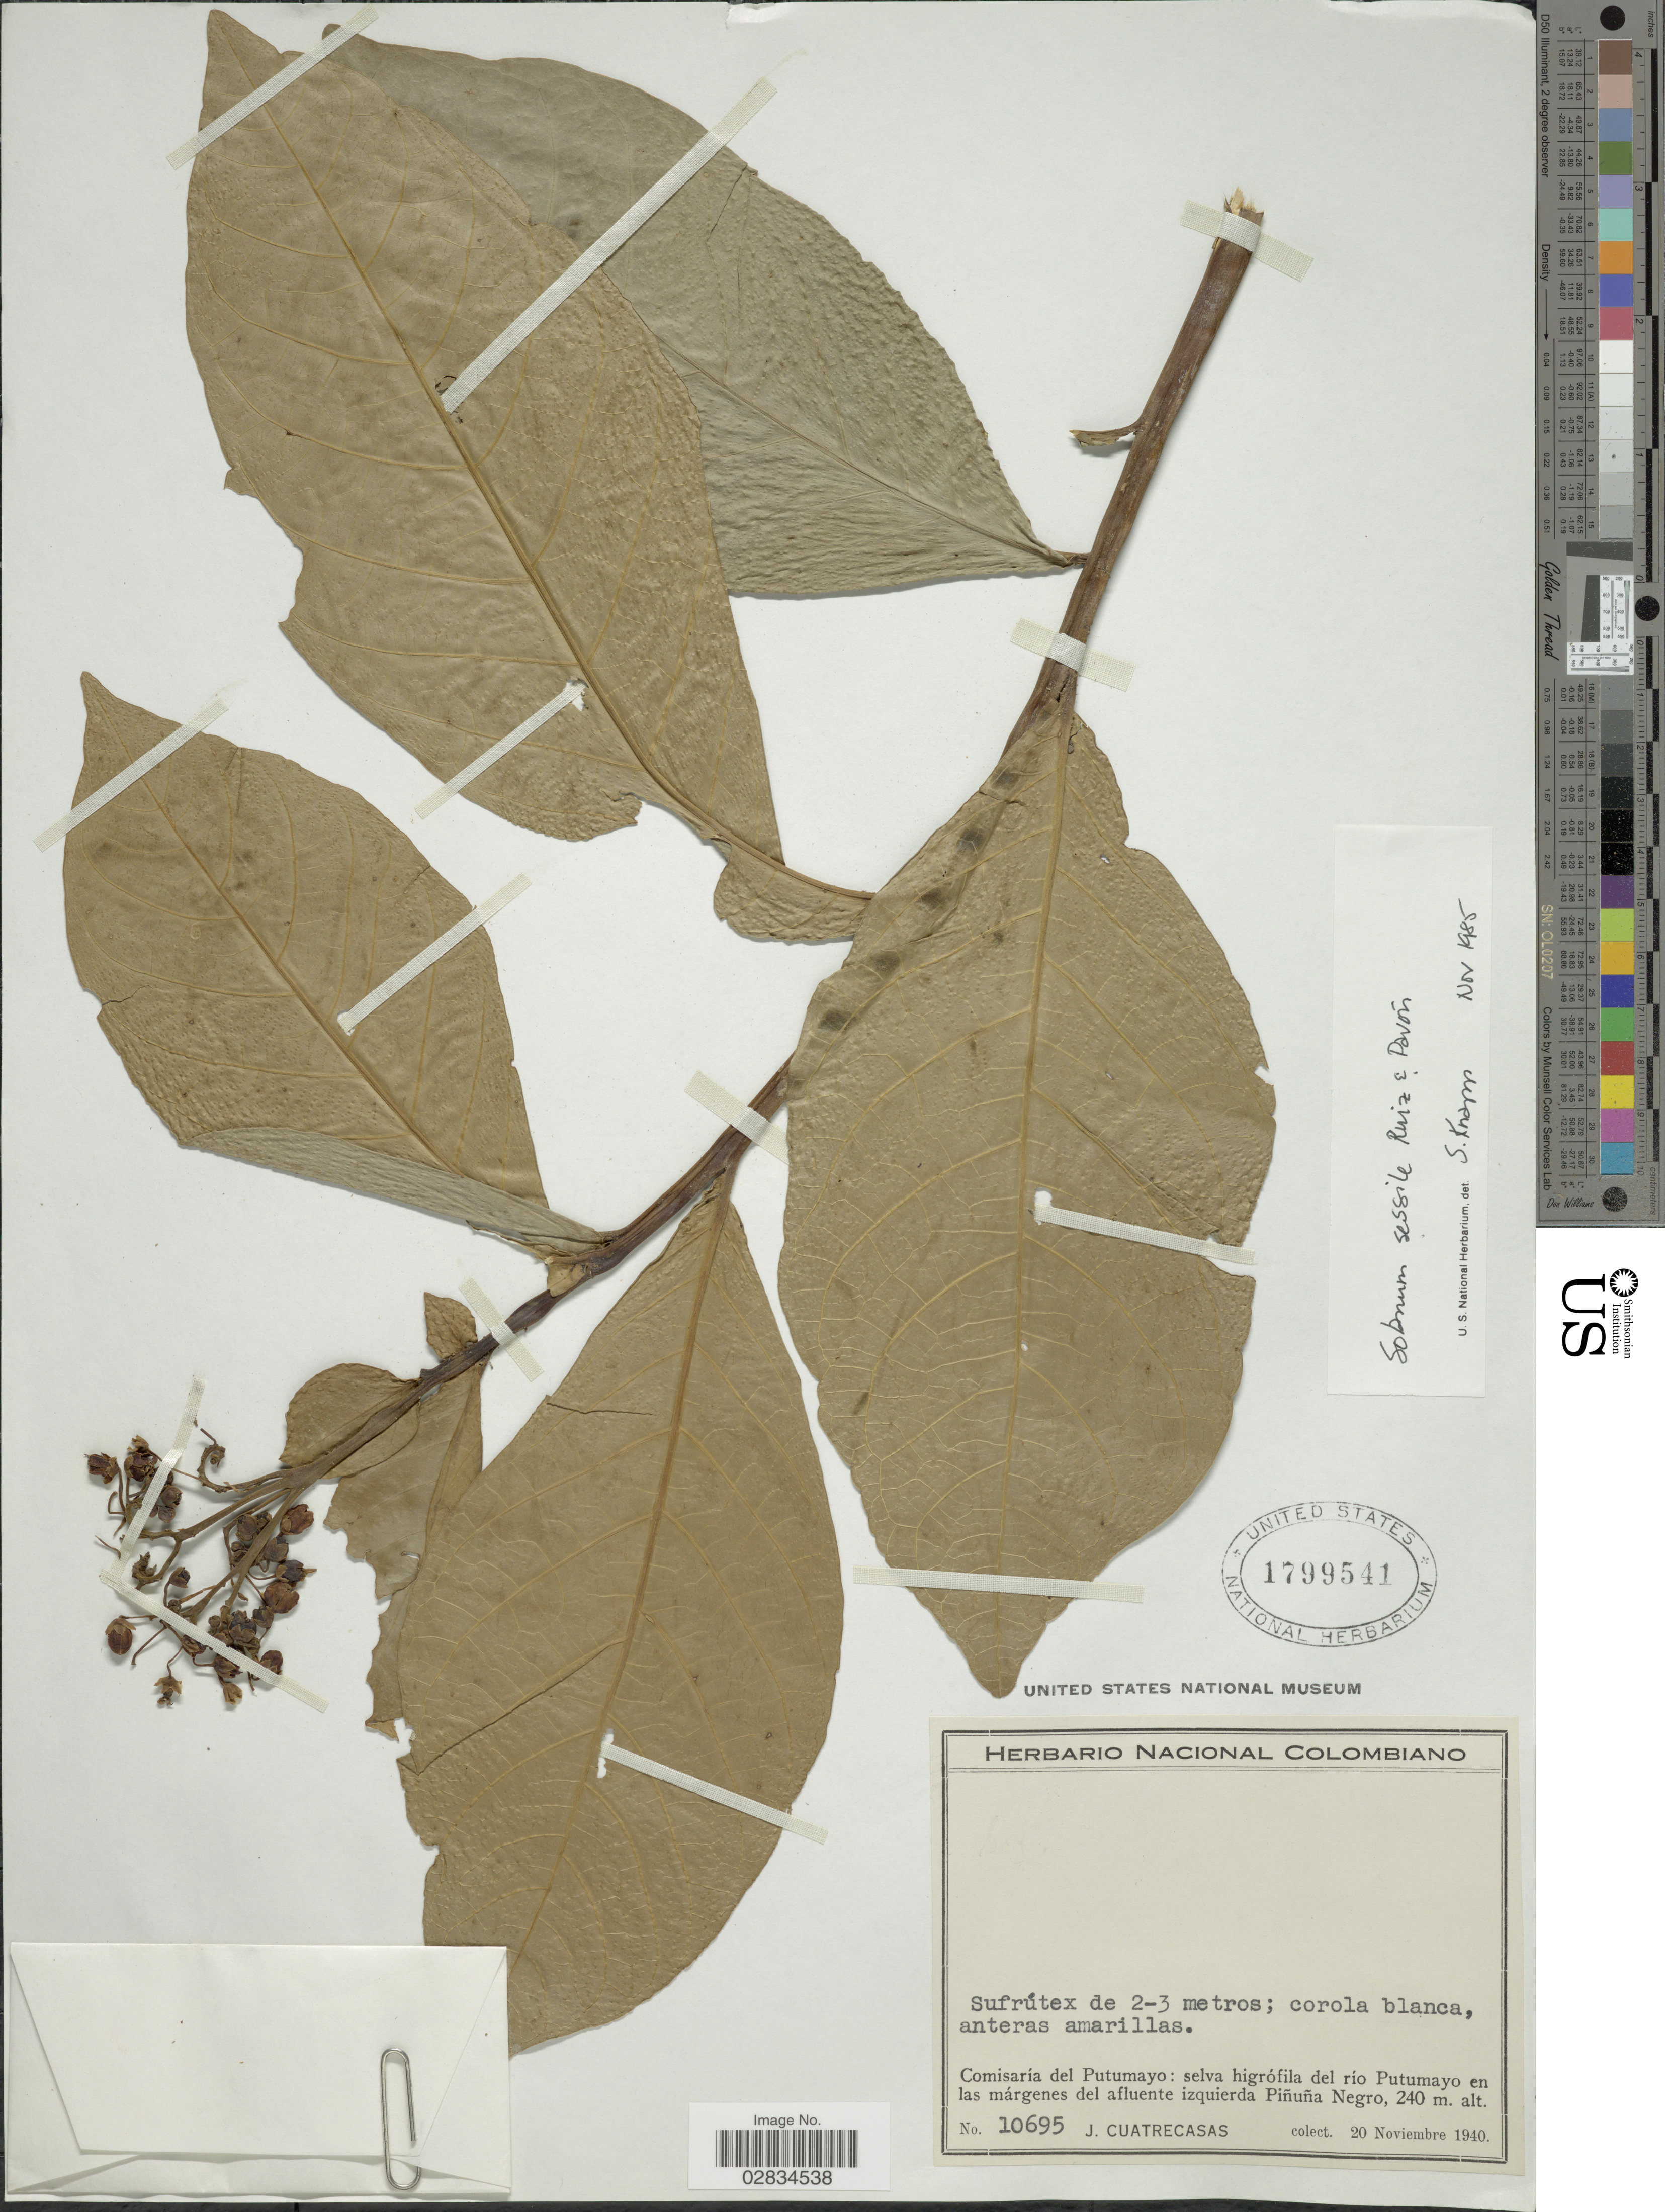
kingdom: Plantae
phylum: Tracheophyta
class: Magnoliopsida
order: Solanales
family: Solanaceae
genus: Solanum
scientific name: Solanum sessile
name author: Ruiz & Pav.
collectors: J. Cuatrecasas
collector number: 10695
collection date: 1940-11-20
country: Colombia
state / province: Putumayo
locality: Comisaría del Putumayo: selva higrófila del río Putumayo en las márgenes del afluente izquierda Piñuña Negro.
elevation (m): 240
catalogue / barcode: US 1799541